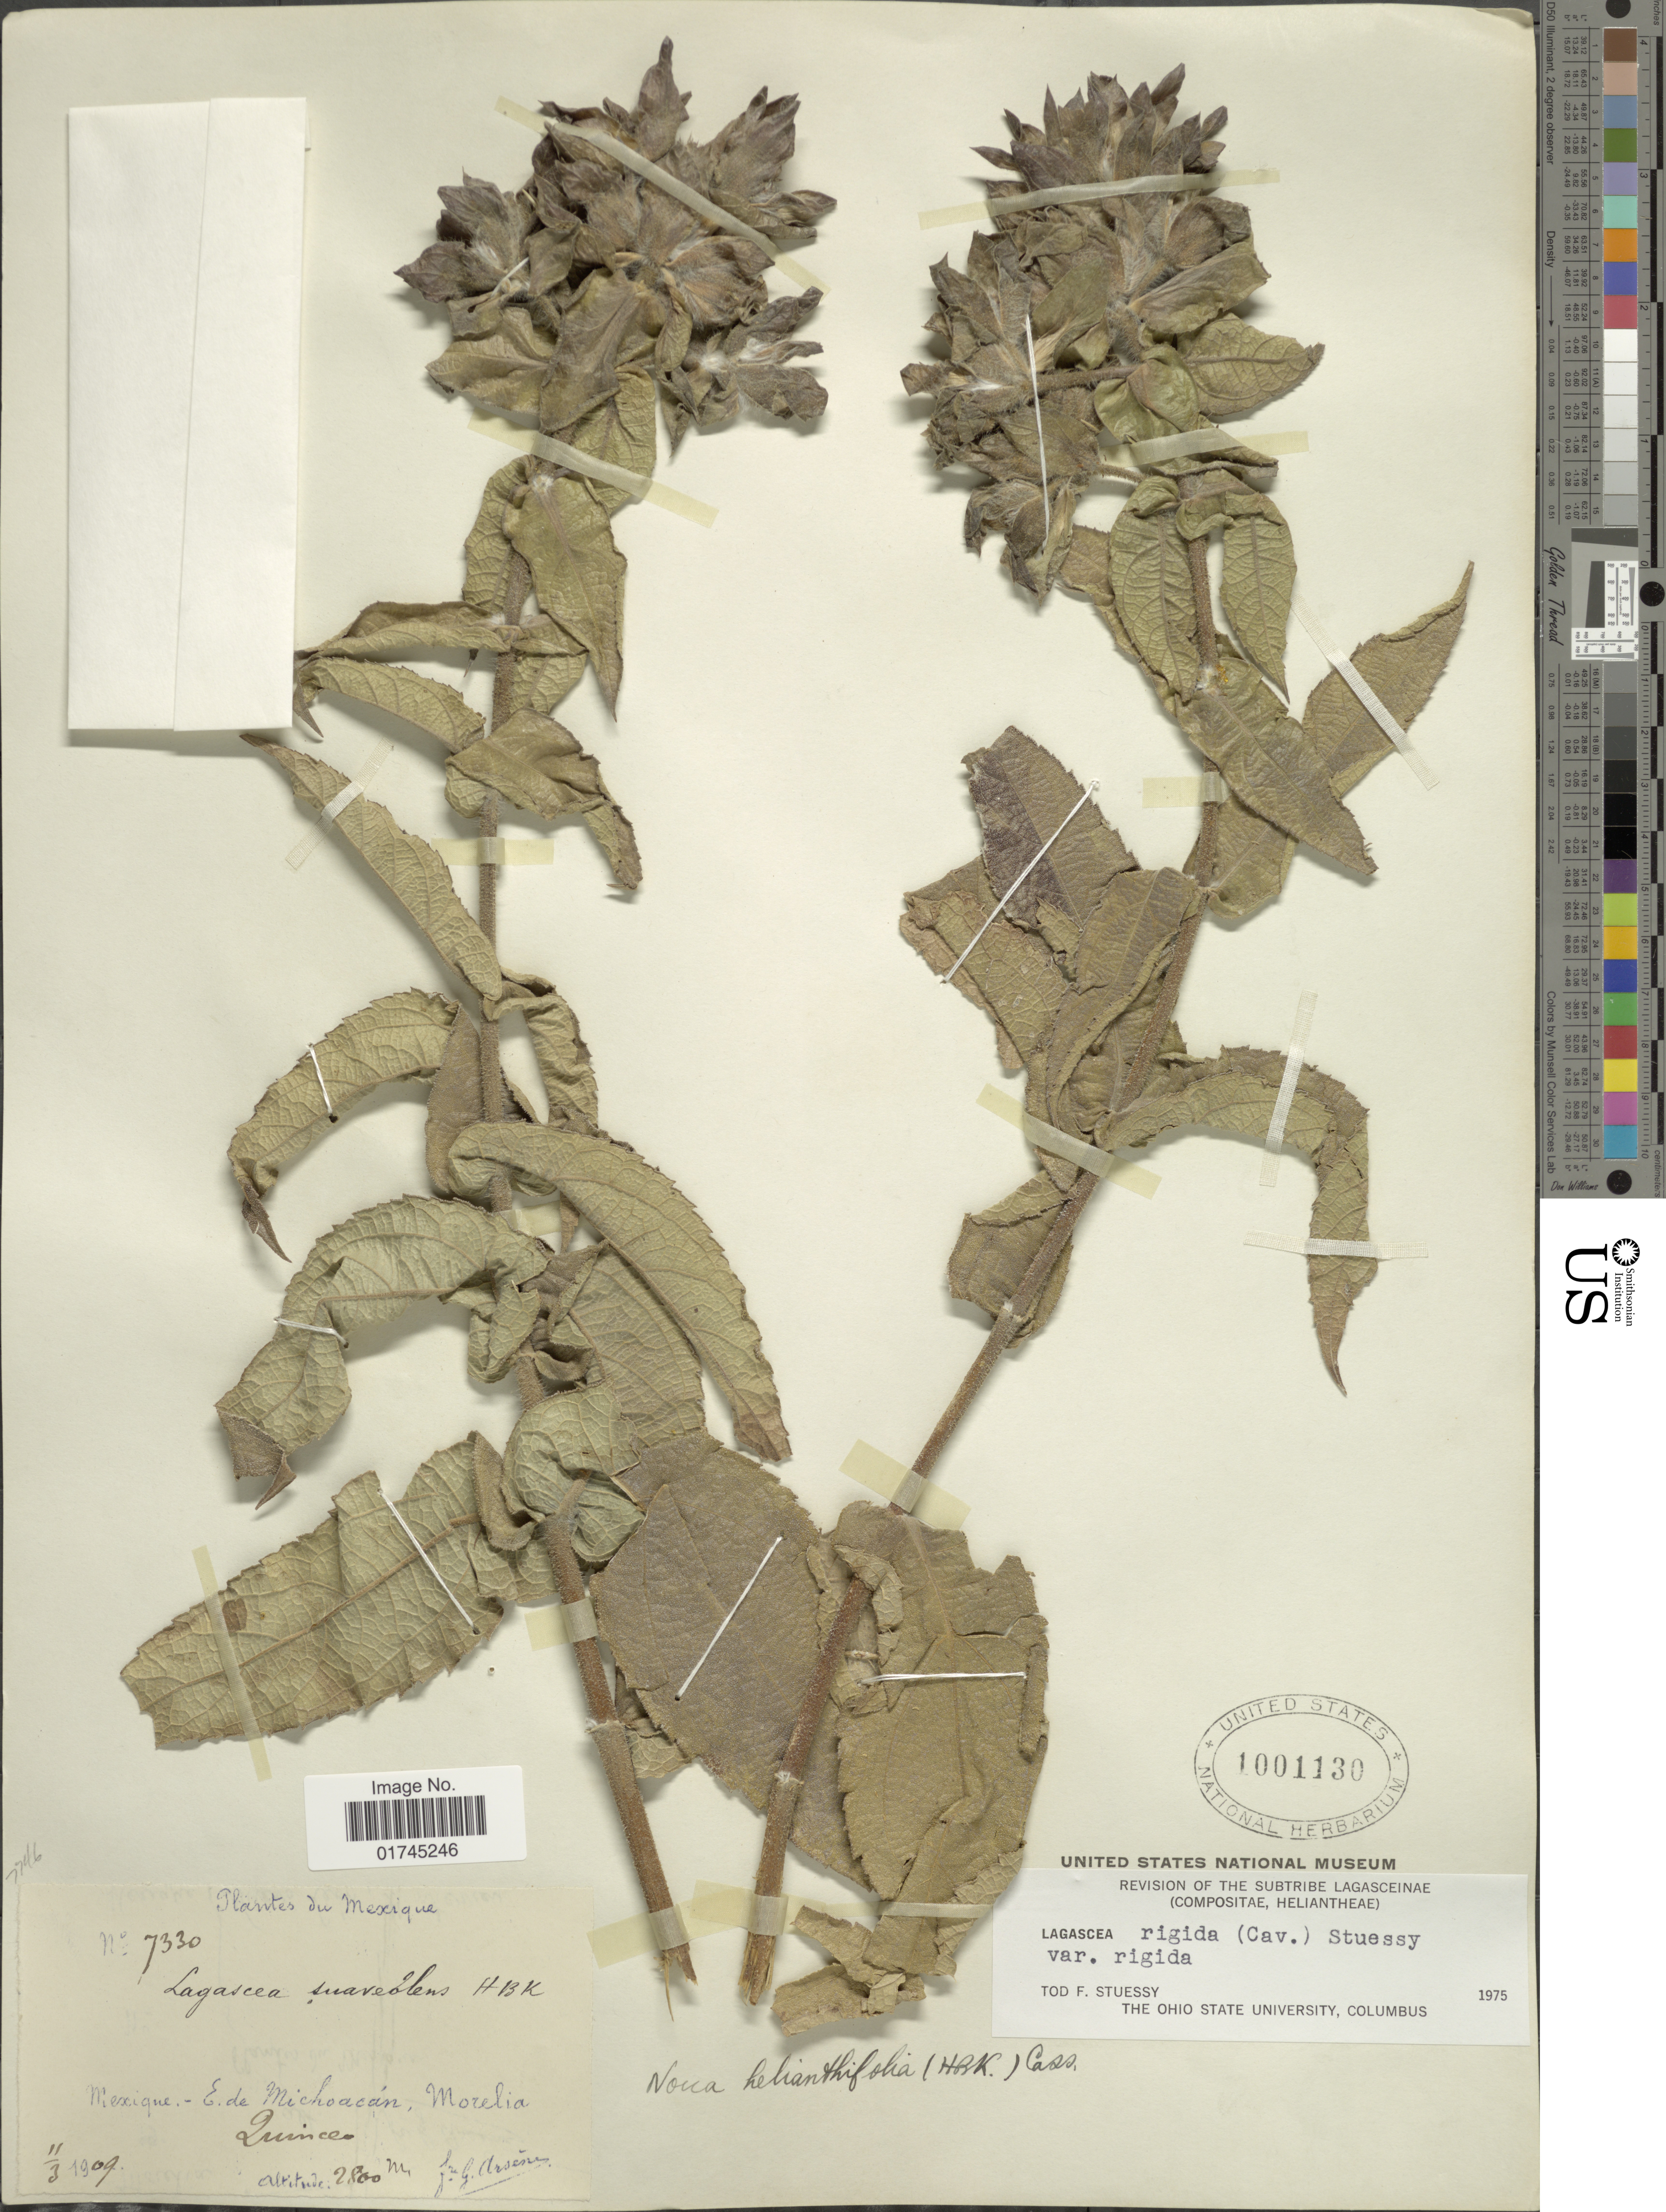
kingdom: Plantae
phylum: Tracheophyta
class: Magnoliopsida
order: Asterales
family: Asteraceae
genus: Lagascea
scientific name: Lagascea helianthifolia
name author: Kunth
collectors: Bro. G. Arsène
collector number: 7330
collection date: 1909-03-11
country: Mexico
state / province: Michoacán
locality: Morelia, Quiineco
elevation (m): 2800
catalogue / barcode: US 1001130